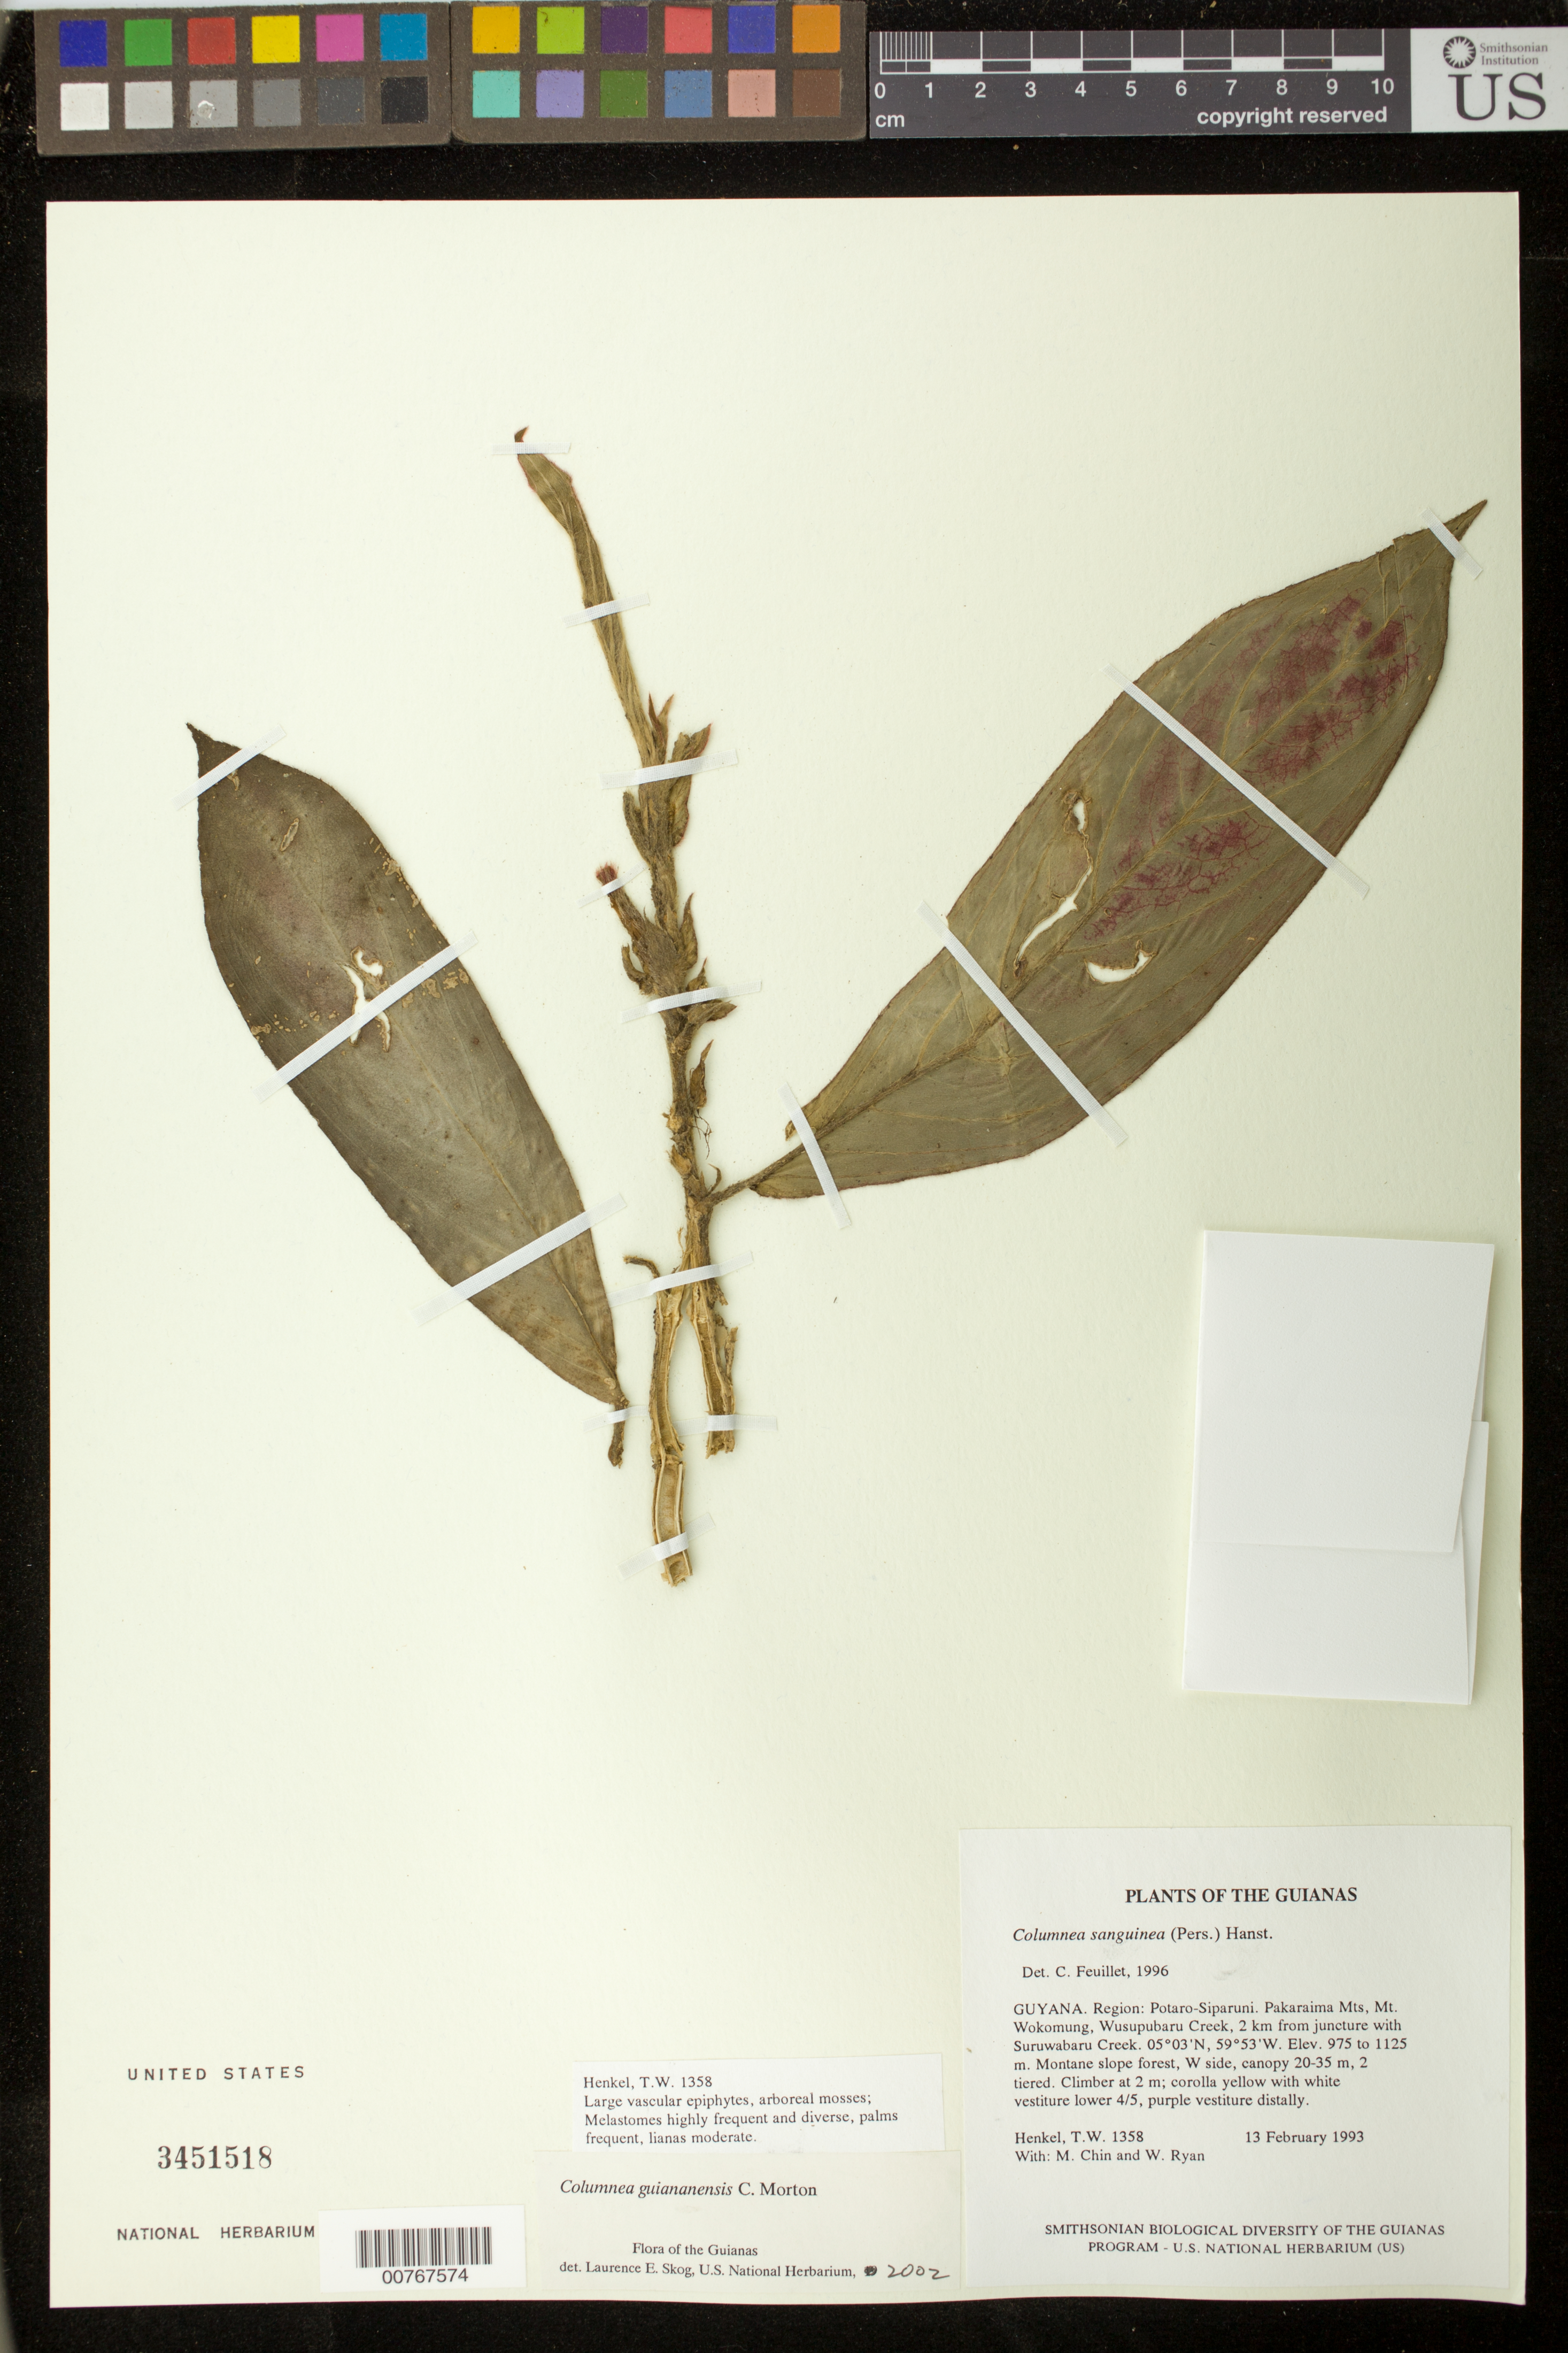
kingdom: Plantae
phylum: Tracheophyta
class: Magnoliopsida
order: Lamiales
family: Gesneriaceae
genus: Columnea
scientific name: Columnea guianensis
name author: C.V. Morton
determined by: Skog, Laurence E.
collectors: T. Henkel, M. Chin & W. Ryan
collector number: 1358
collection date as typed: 13 February 1993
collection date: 1993-02-13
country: Guyana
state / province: Potaro-Siparuni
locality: Pakaraima Mts, Mt. Wokomung, Wusupubaru Creek, 2 km from juncture with Suruwabaru Creek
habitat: Montane slope forest, W side, canopy 20-35 m, 2 tiered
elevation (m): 975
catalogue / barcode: US 3451518